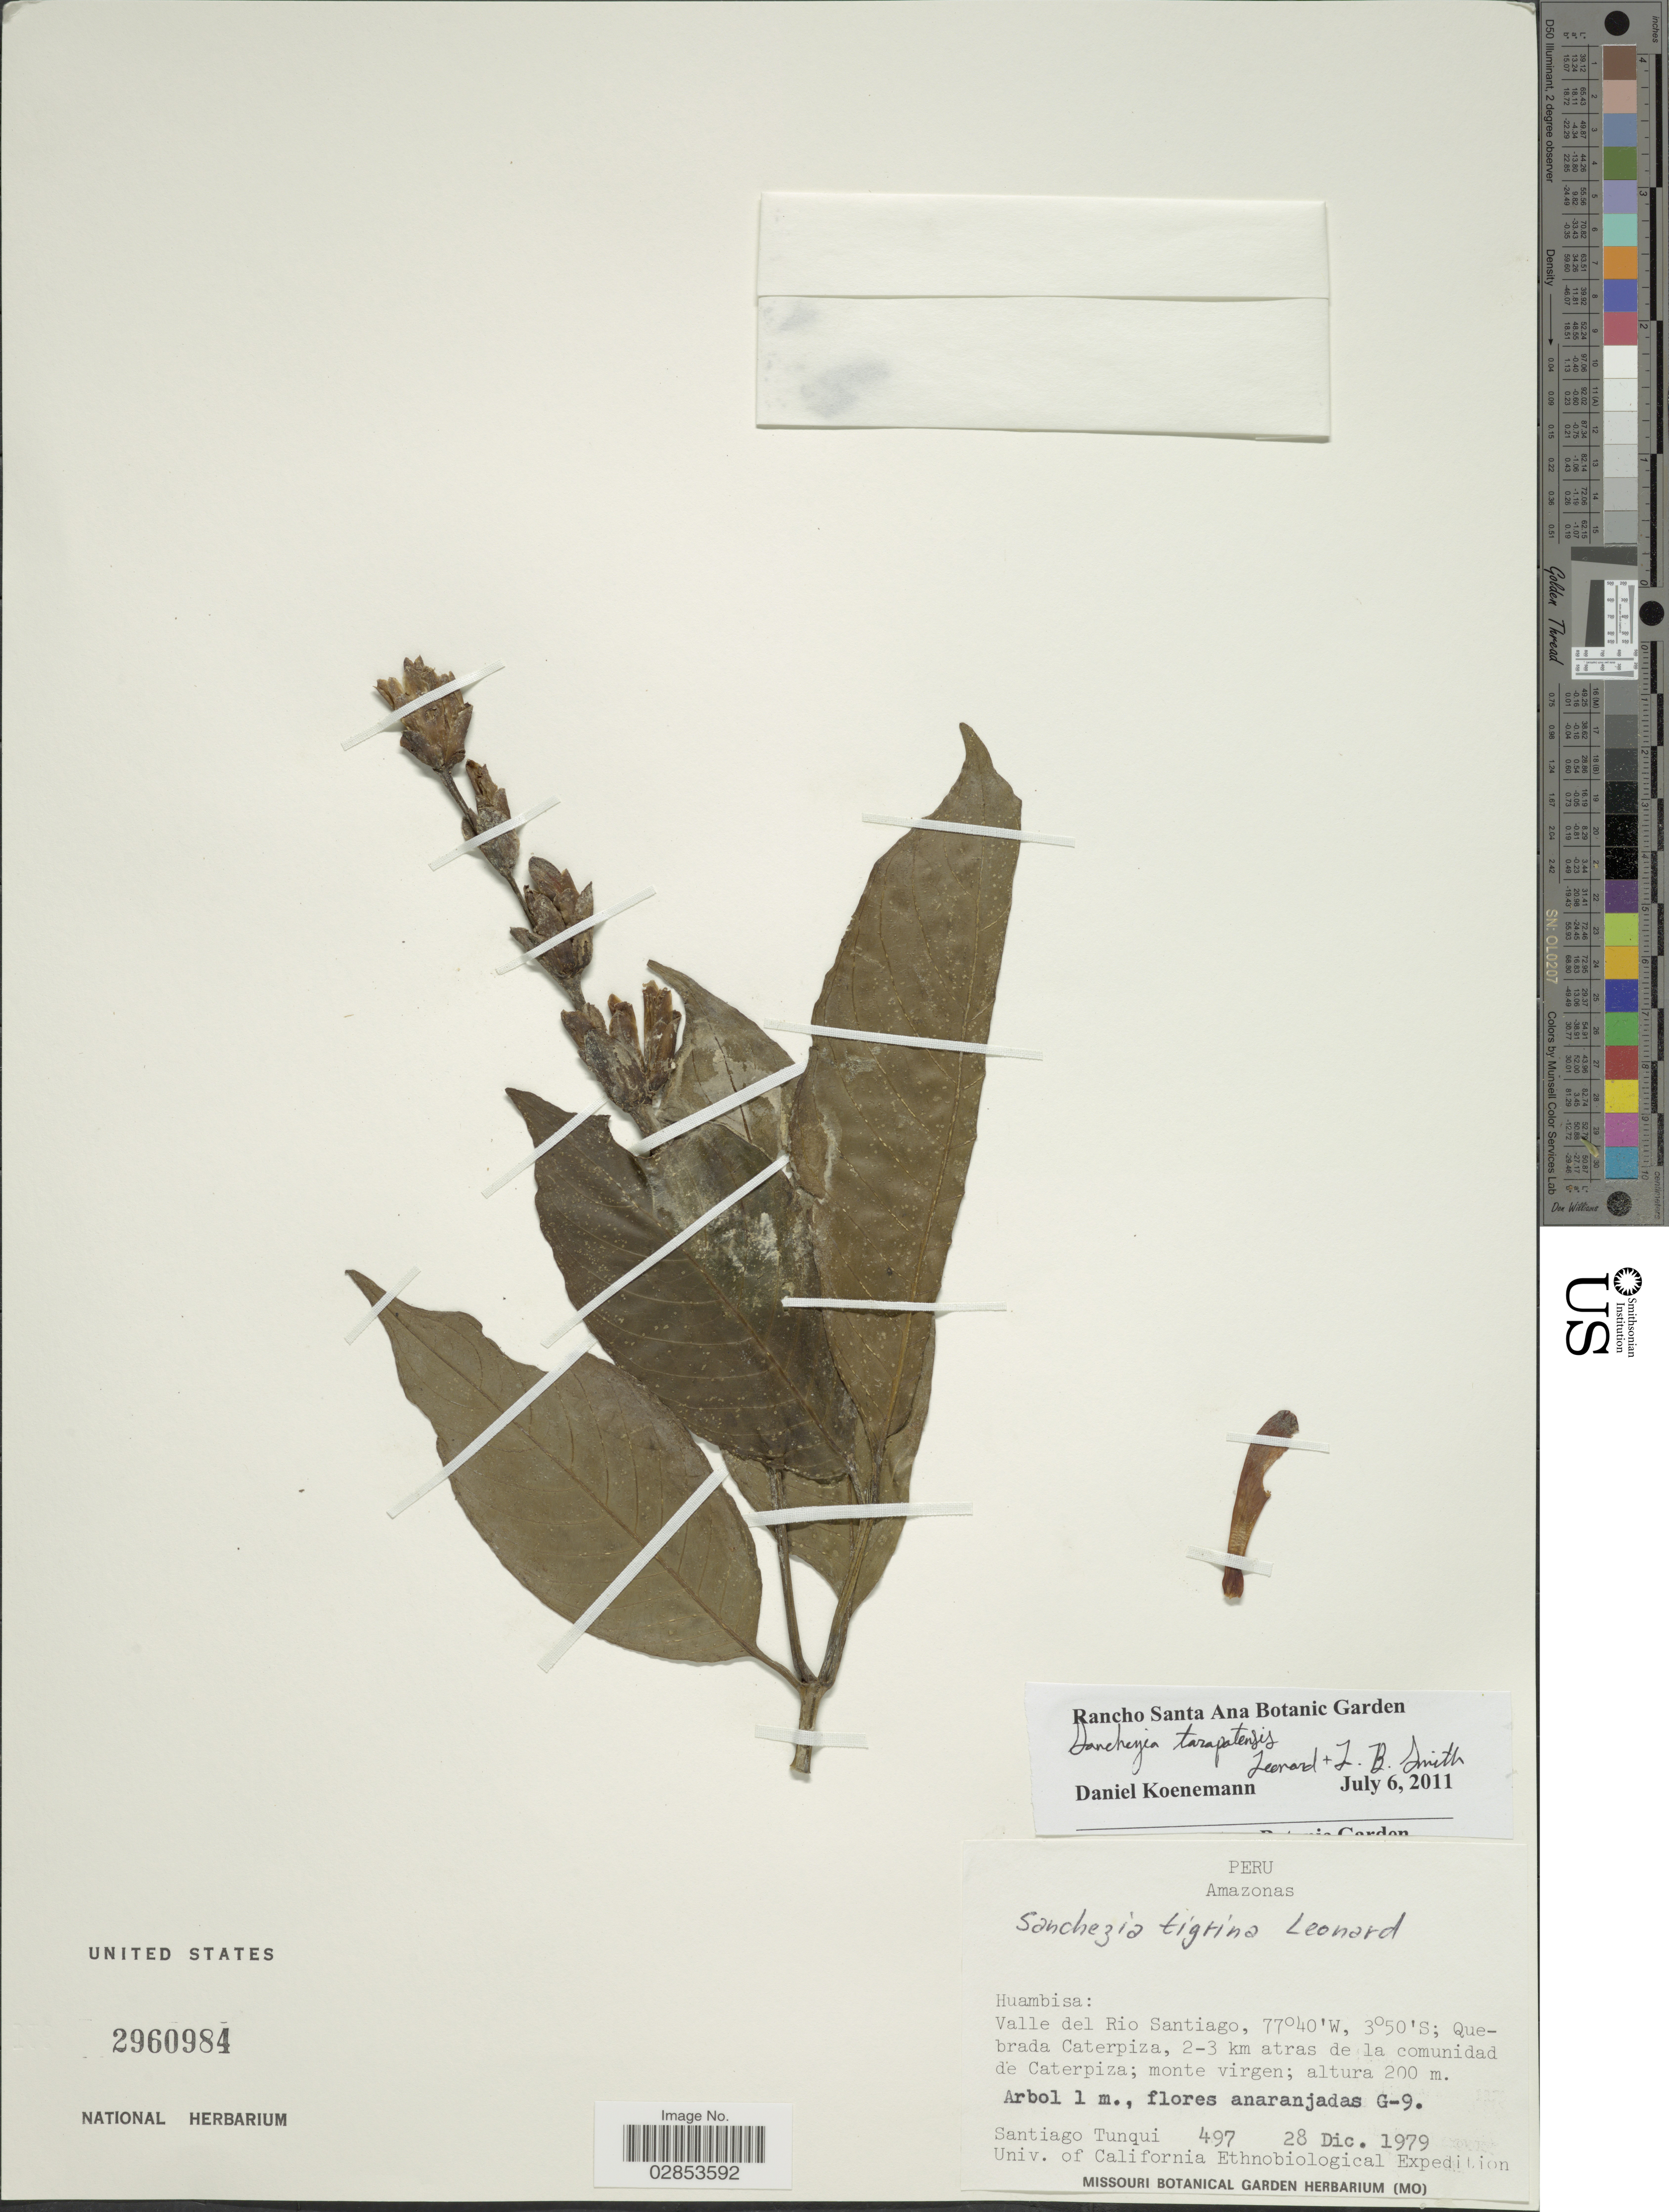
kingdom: Plantae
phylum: Tracheophyta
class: Magnoliopsida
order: Lamiales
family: Acanthaceae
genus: Sanchezia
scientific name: Sanchezia tarapotensis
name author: Leonard & L.B. Sm.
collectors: S. Tunqui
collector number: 497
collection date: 1979-12-28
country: Peru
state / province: Amazonas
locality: Huambisa: Valle del Rio Santiago. Quebrada Caterpiza, 2-3 km atras de la comunidad de Caterpiza.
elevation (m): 200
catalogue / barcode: US 2960984